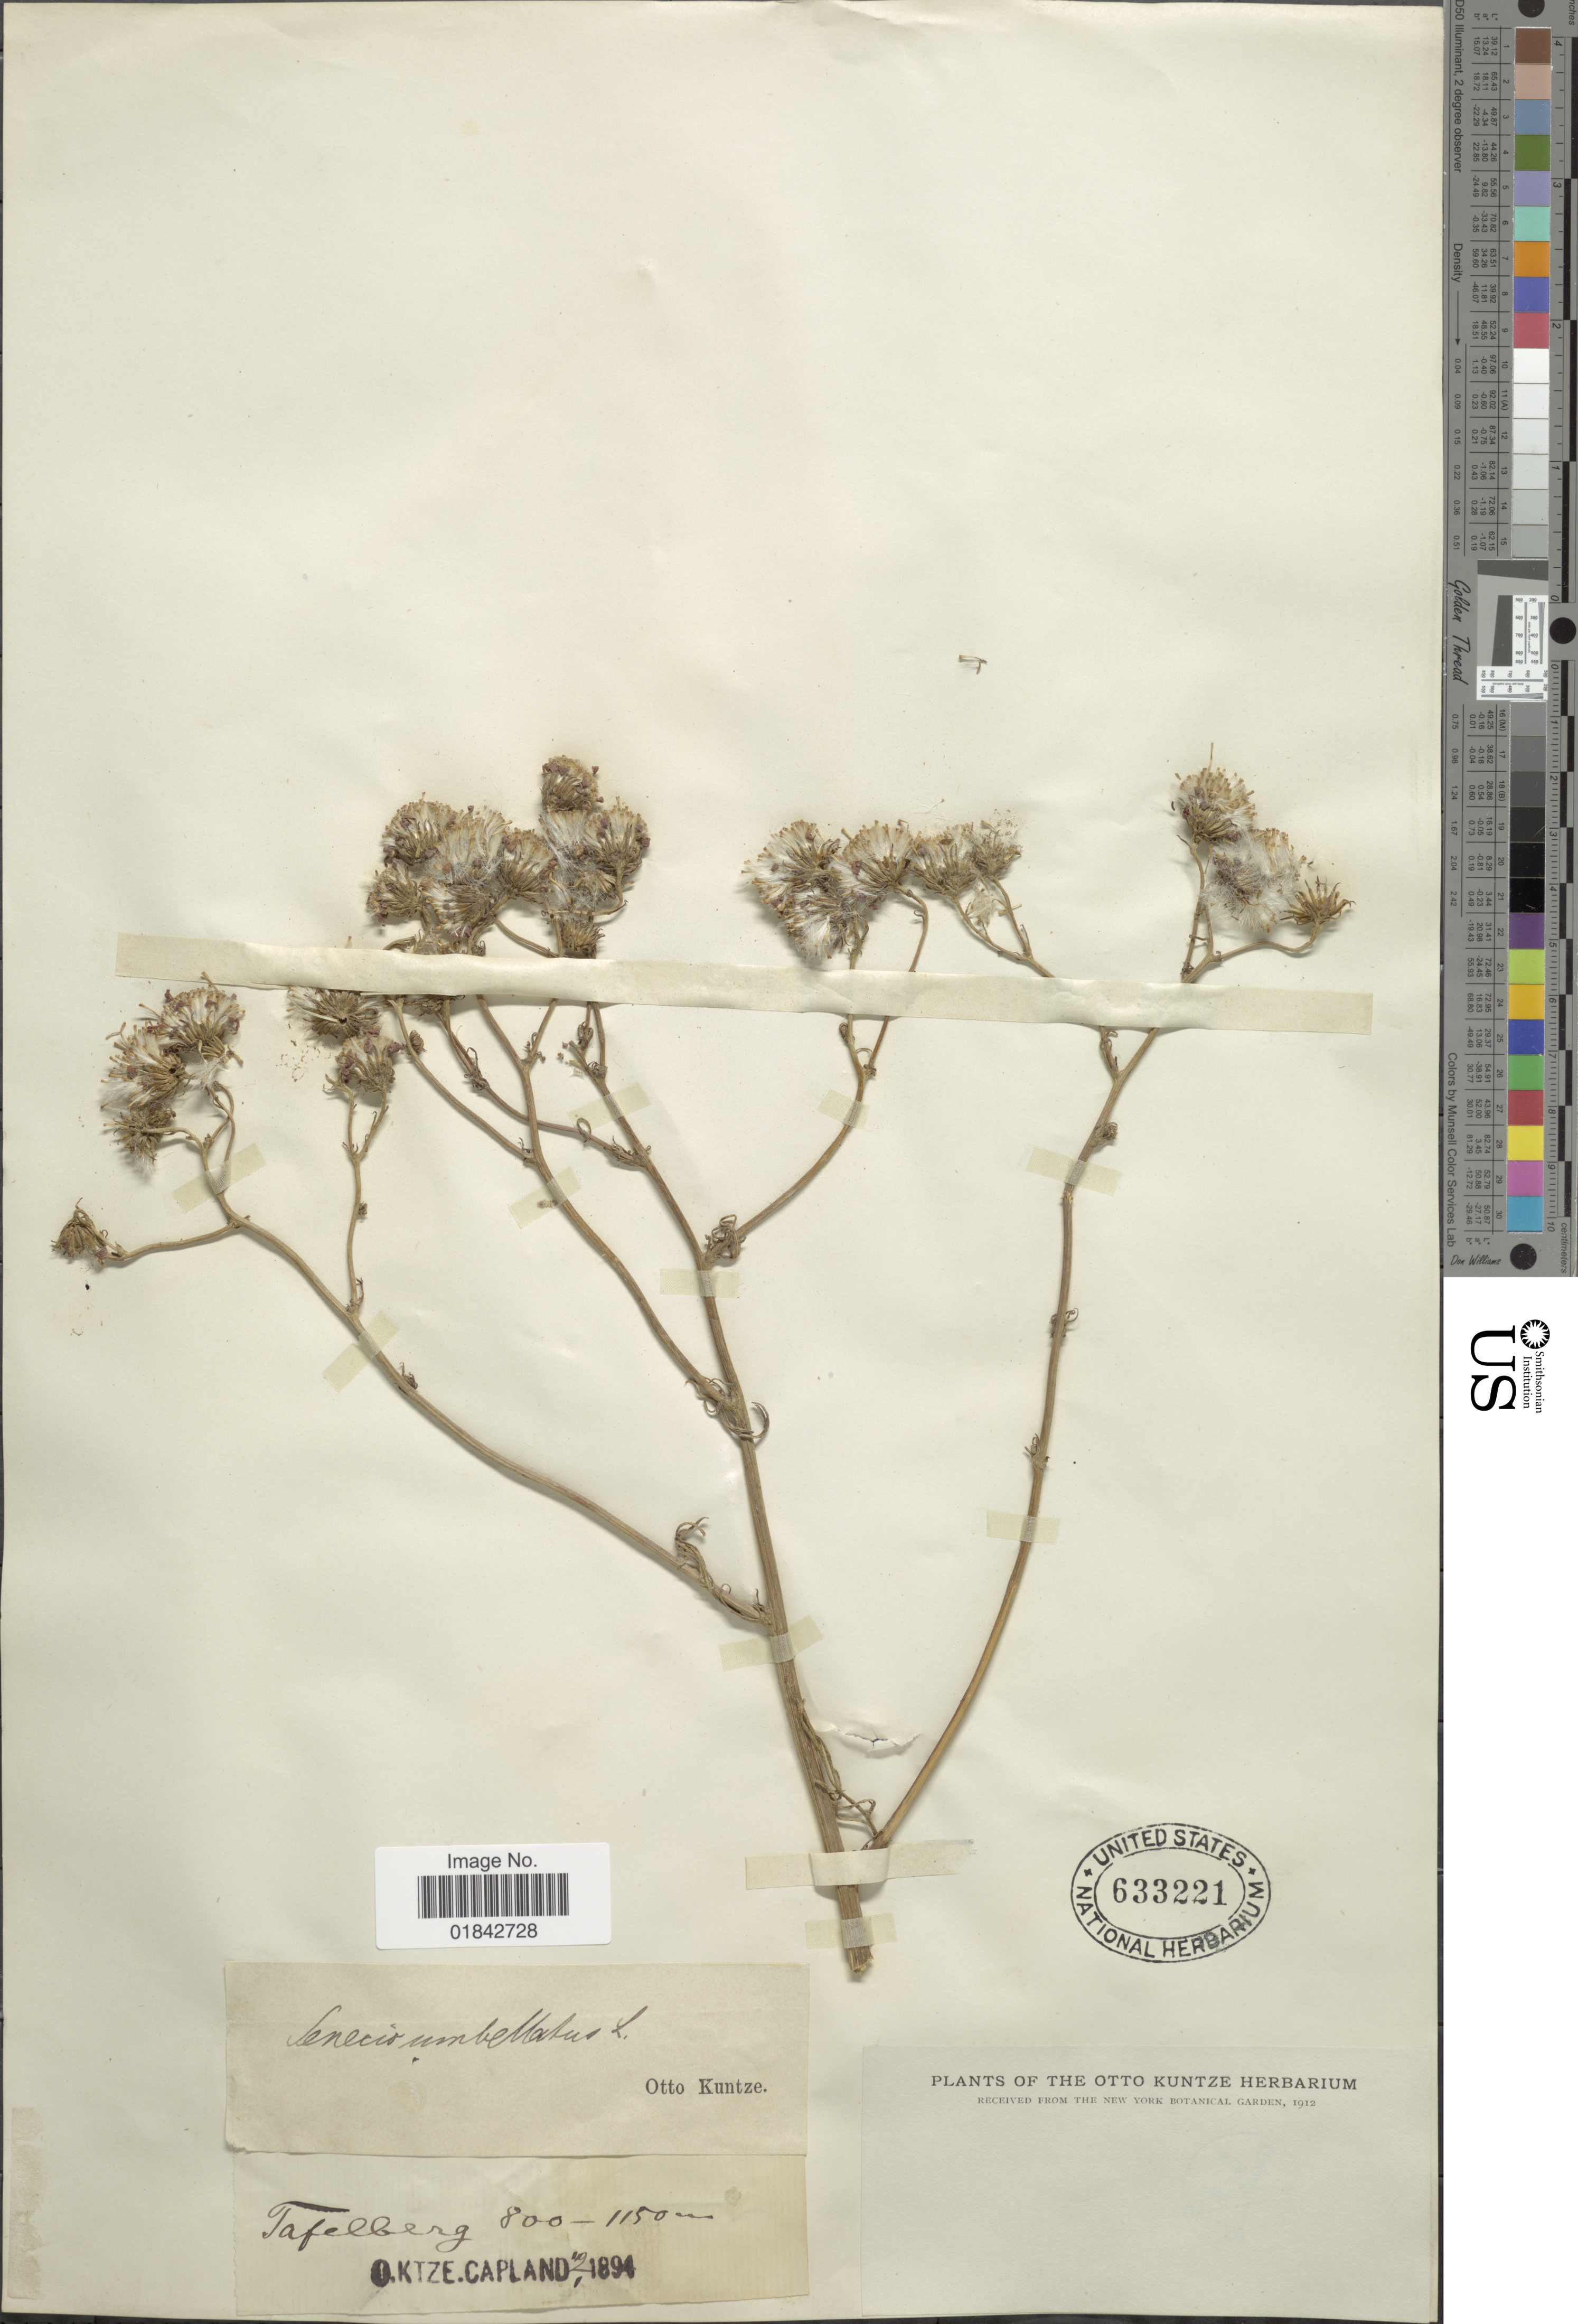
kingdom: Plantae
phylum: Tracheophyta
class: Magnoliopsida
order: Asterales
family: Asteraceae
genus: Senecio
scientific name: Senecio umbellatus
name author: L.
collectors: C.E.O. Kuntze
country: South Africa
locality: Tafelberg, Capland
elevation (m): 800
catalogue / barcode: US 633221